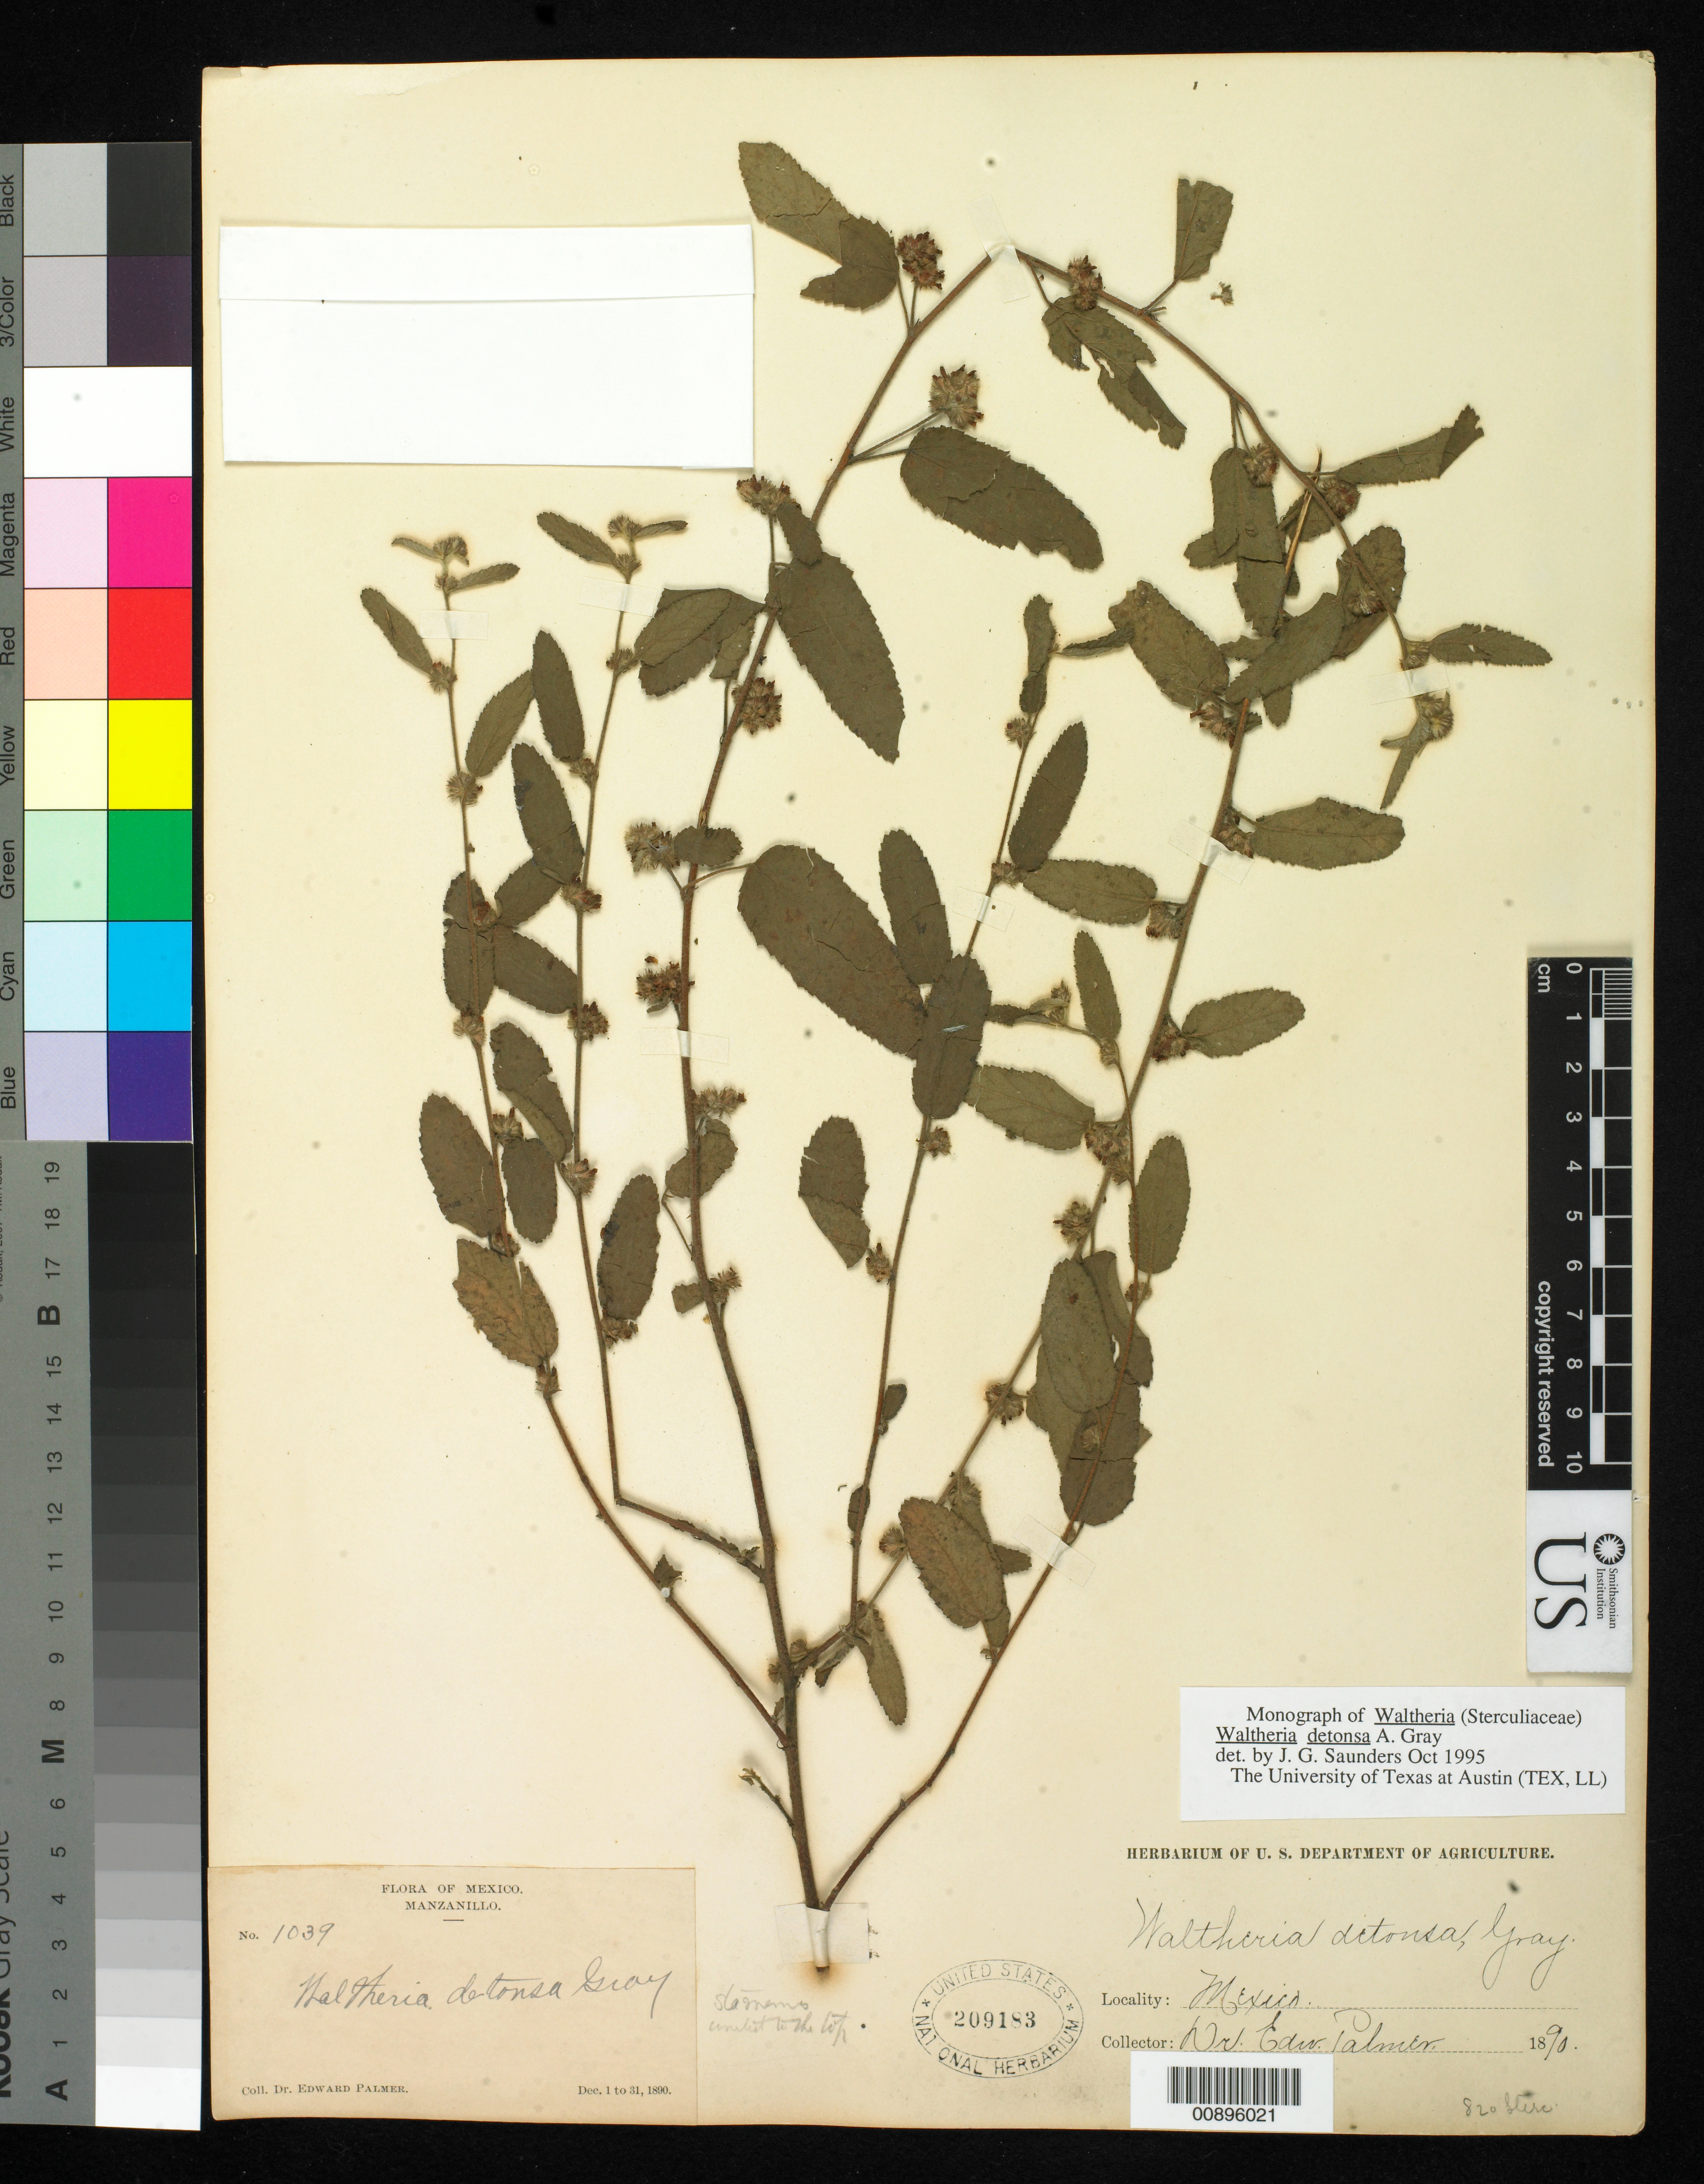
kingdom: Plantae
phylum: Tracheophyta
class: Magnoliopsida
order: Malvales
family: Malvaceae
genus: Waltheria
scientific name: Waltheria detonsa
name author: A. Gray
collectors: E. Palmer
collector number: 1039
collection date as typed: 01 Dec 1890 to 31 Dec 1890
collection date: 1890-12-01/1890-12-31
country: Mexico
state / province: Colima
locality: Manzanillo, Colima.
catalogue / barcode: US 209183